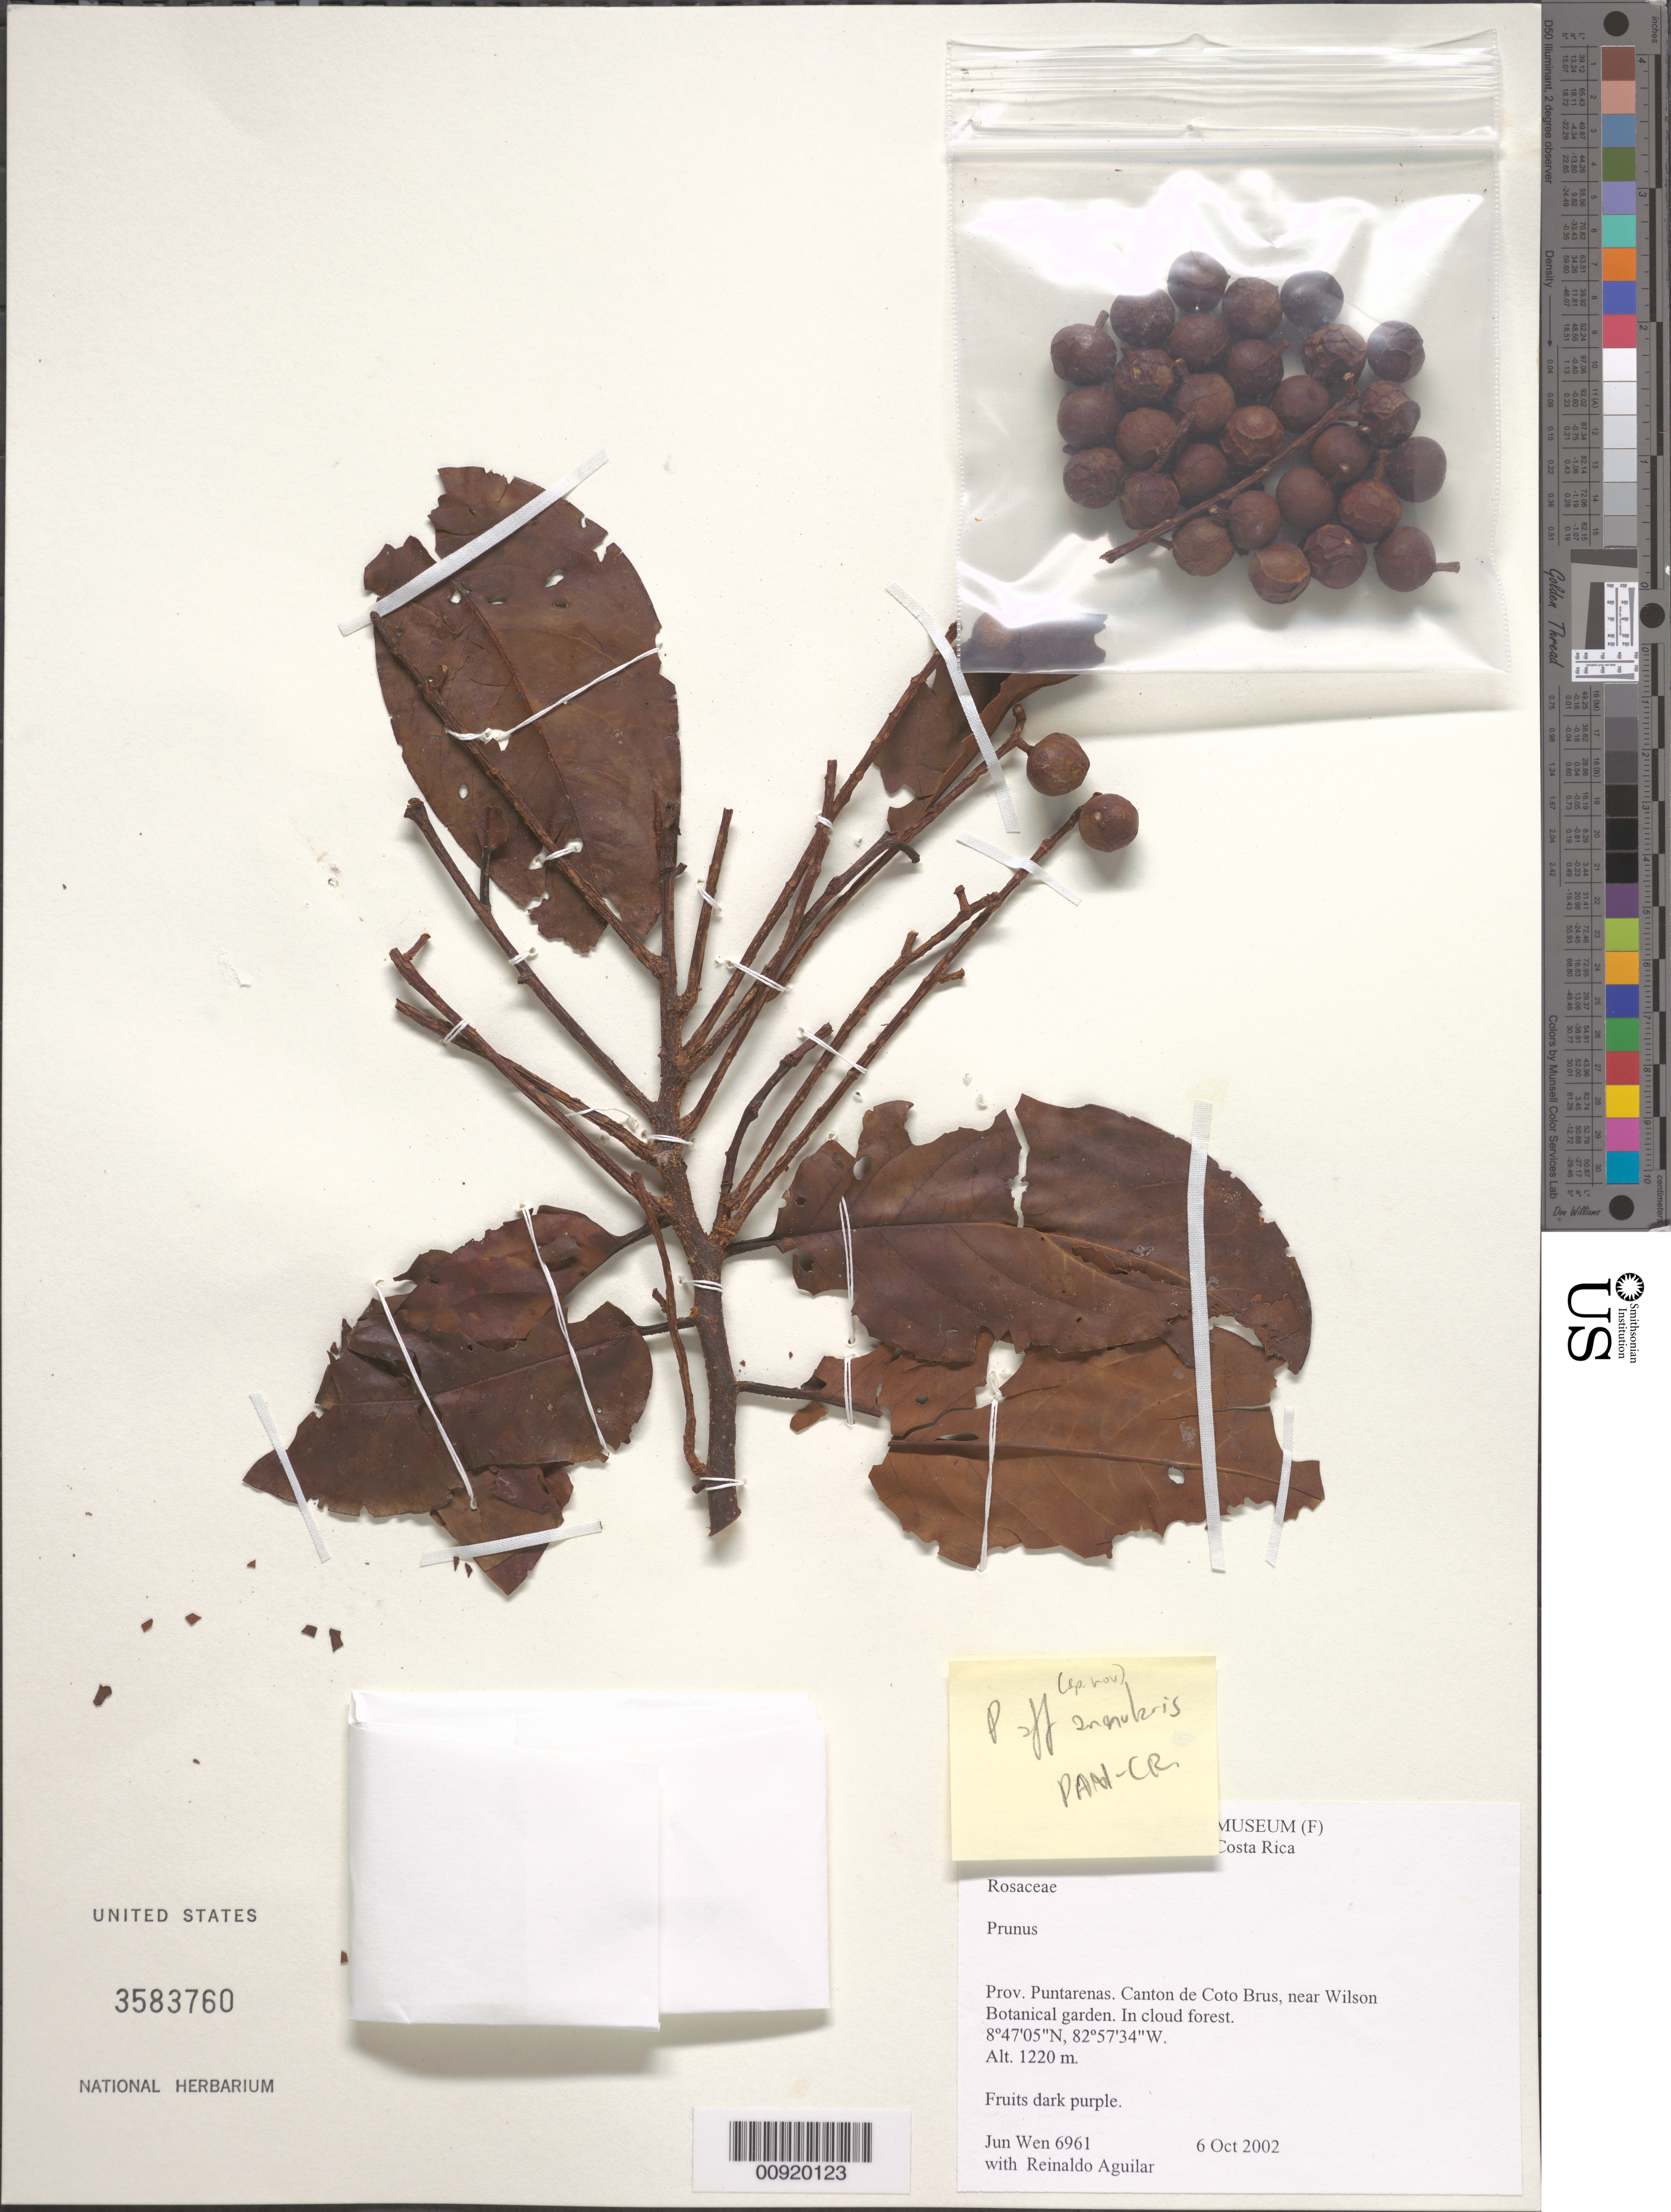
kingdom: Plantae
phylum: Tracheophyta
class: Magnoliopsida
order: Rosales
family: Rosaceae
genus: Prunus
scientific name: Prunus sp.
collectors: J. Wen & R. Aguilar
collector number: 6961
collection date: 2002-10-06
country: Costa Rica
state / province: Puntarenas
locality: Canton de Coto Brus, near Wilson Botanical Garden.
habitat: In cloud forest.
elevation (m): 1220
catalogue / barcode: US 3583760